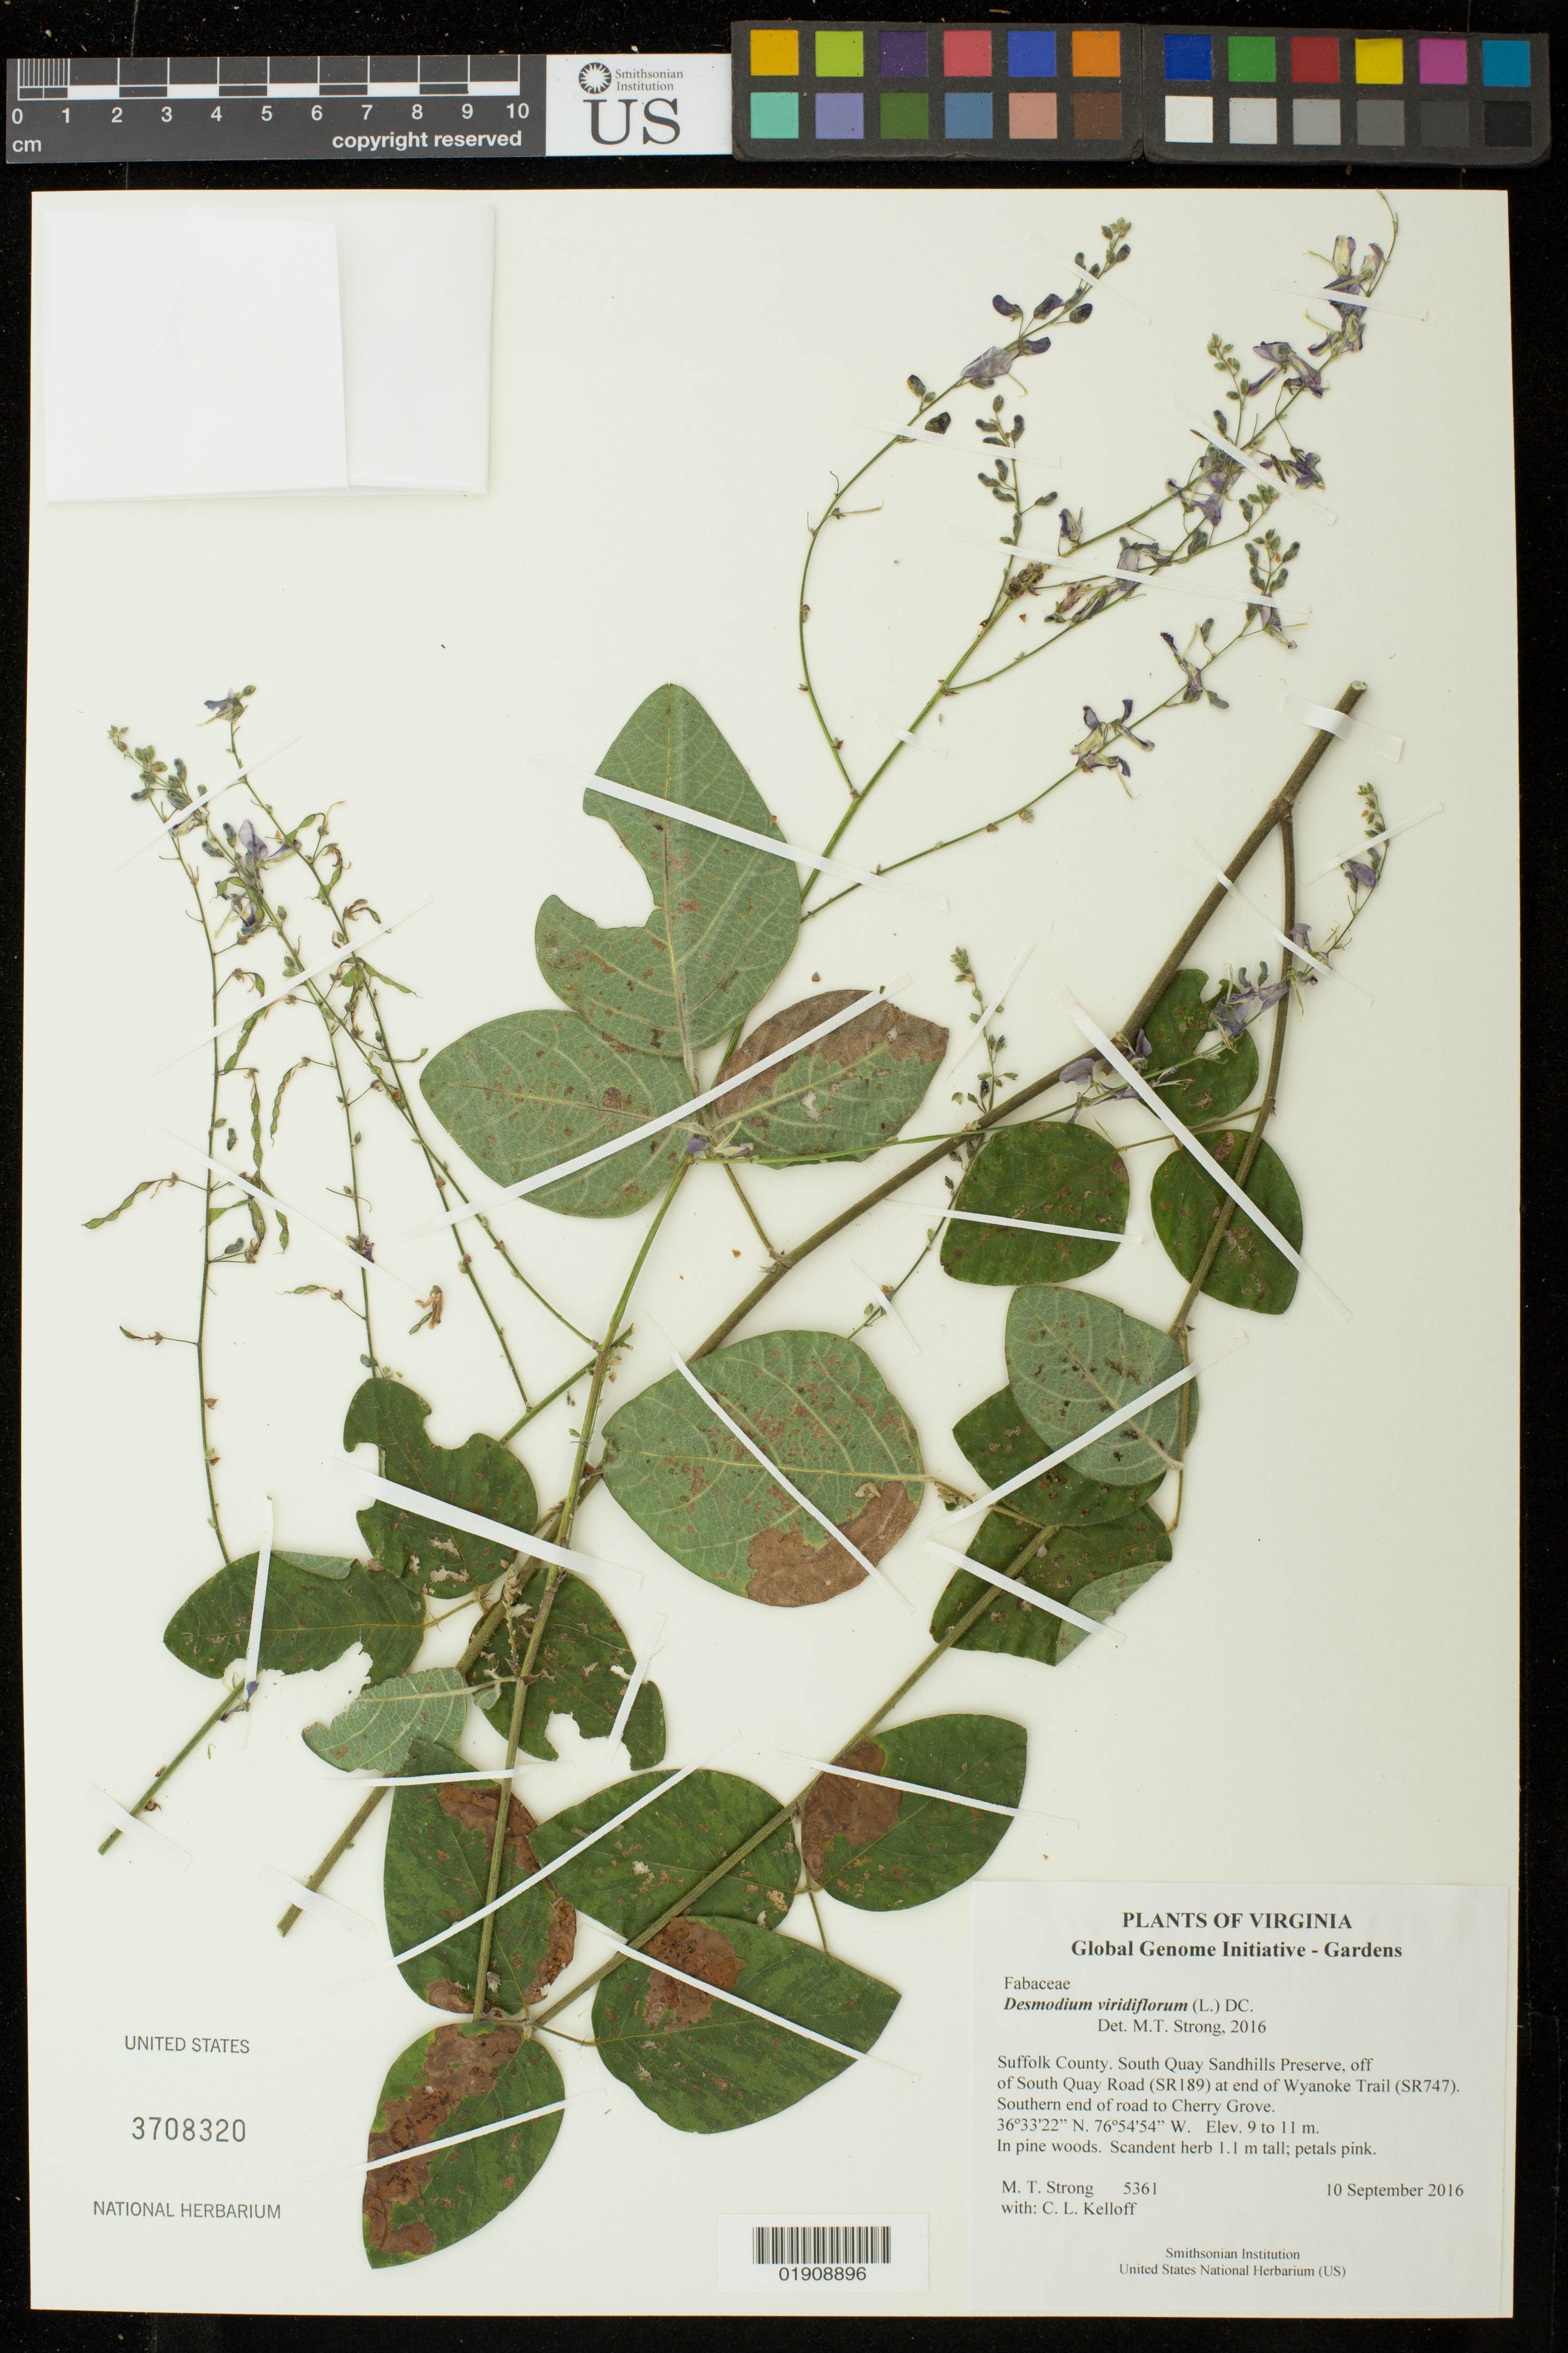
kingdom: Plantae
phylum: Tracheophyta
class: Magnoliopsida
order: Fabales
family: Fabaceae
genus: Desmodium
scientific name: Desmodium viridiflorum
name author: (L.) DC.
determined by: Strong, Mark T., (BOT), Smithsonian Institution - National Museum of Natural History (UNITED STATES)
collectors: M. T. Strong & C. L. Kelloff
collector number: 5361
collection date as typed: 10 September 2016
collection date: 2016-09-10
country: United States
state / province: Virginia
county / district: City of Suffolk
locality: South Quay Sandhills Preserve. Off of South Quay Road (SR189) at end of Wyanoke Trail (SR747). Southern end of road to Cherry Grove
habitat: In pine woods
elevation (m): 9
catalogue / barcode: US 3708320